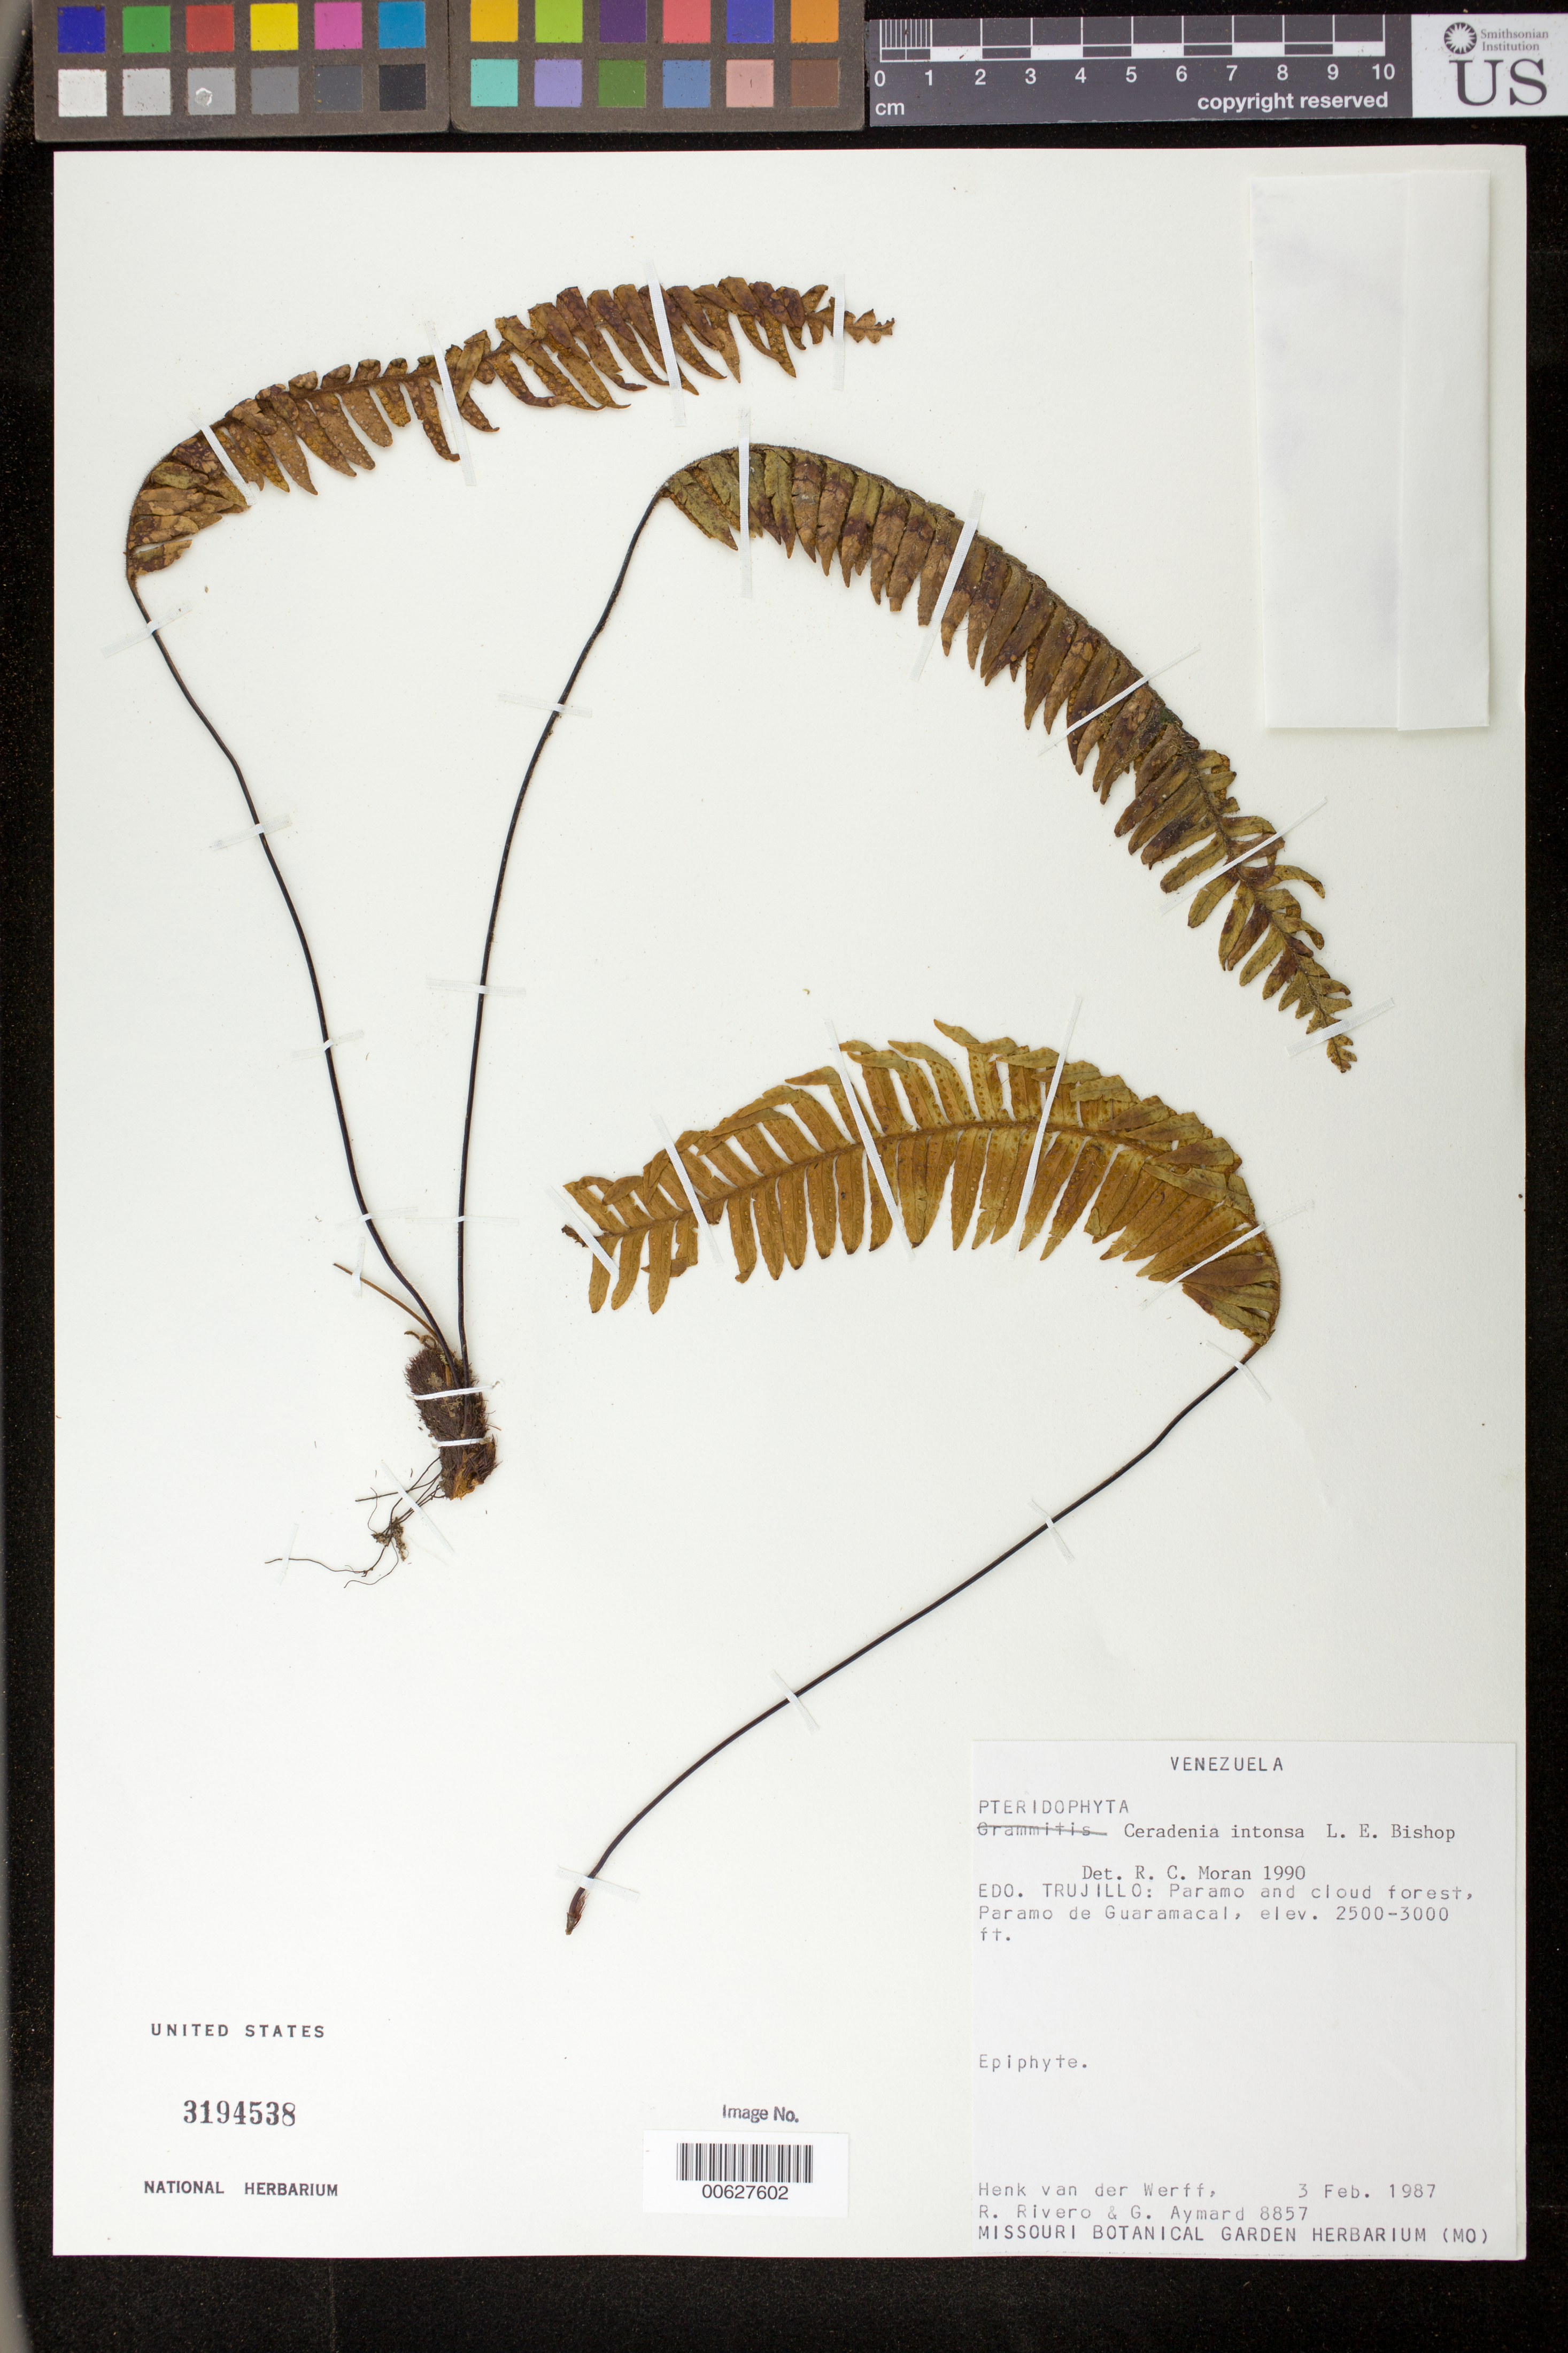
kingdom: Plantae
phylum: Tracheophyta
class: Polypodiopsida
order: Polypodiales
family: Polypodiaceae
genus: Ceradenia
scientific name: Ceradenia intonsa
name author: L.E. Bishop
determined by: Moran, R. C.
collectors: H. van der Werff, R. Rivero & G. A. Aymard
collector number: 8857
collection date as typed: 03 Feb 1987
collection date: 1987-02-03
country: Venezuela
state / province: Trujillo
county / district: Boconó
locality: Paramo de Guaramacal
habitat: Paramo and cloud forest.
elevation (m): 2500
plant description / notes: MO, PORT, US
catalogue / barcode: US 3194538